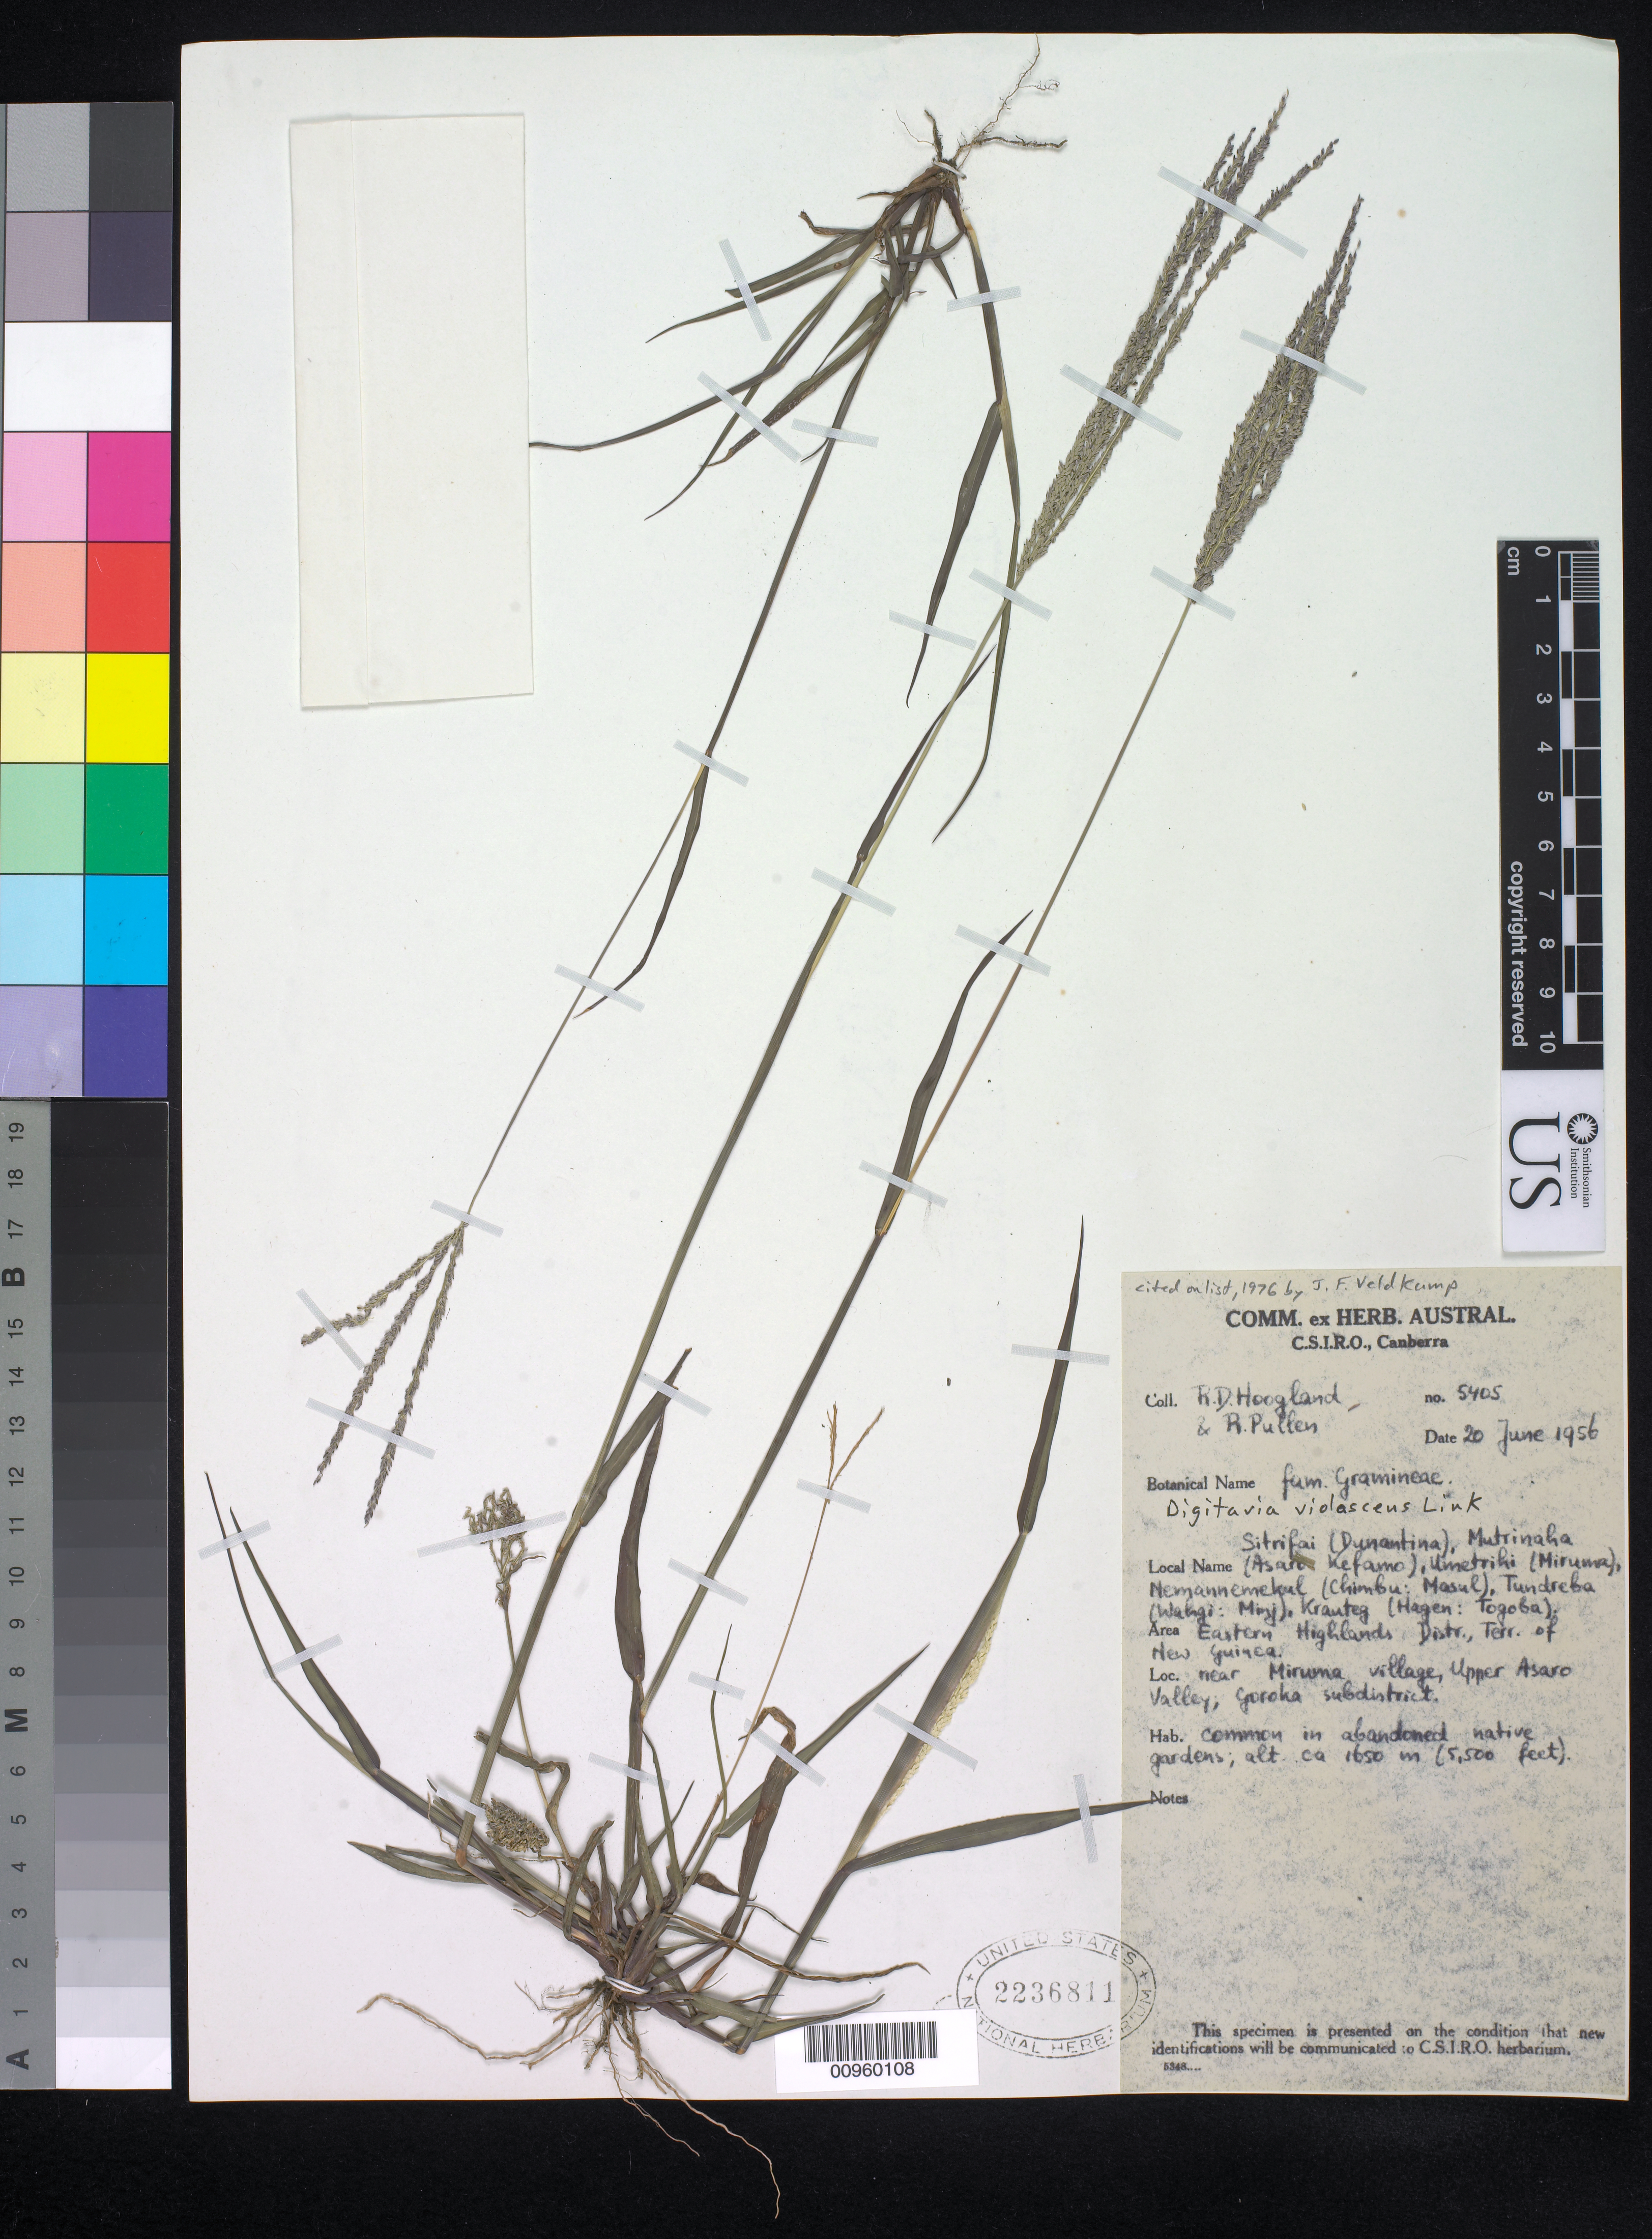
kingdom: Plantae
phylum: Tracheophyta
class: Liliopsida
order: Poales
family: Poaceae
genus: Digitaria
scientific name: Digitaria violascens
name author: Link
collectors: R. D. Hoogland & R. Pullen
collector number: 5405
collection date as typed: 20 Jun 1956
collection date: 1956-06-20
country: Papua New Guinea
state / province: Goroka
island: New Guinea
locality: Near Miruma village, upper Asaro Valley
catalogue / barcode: US 2236811